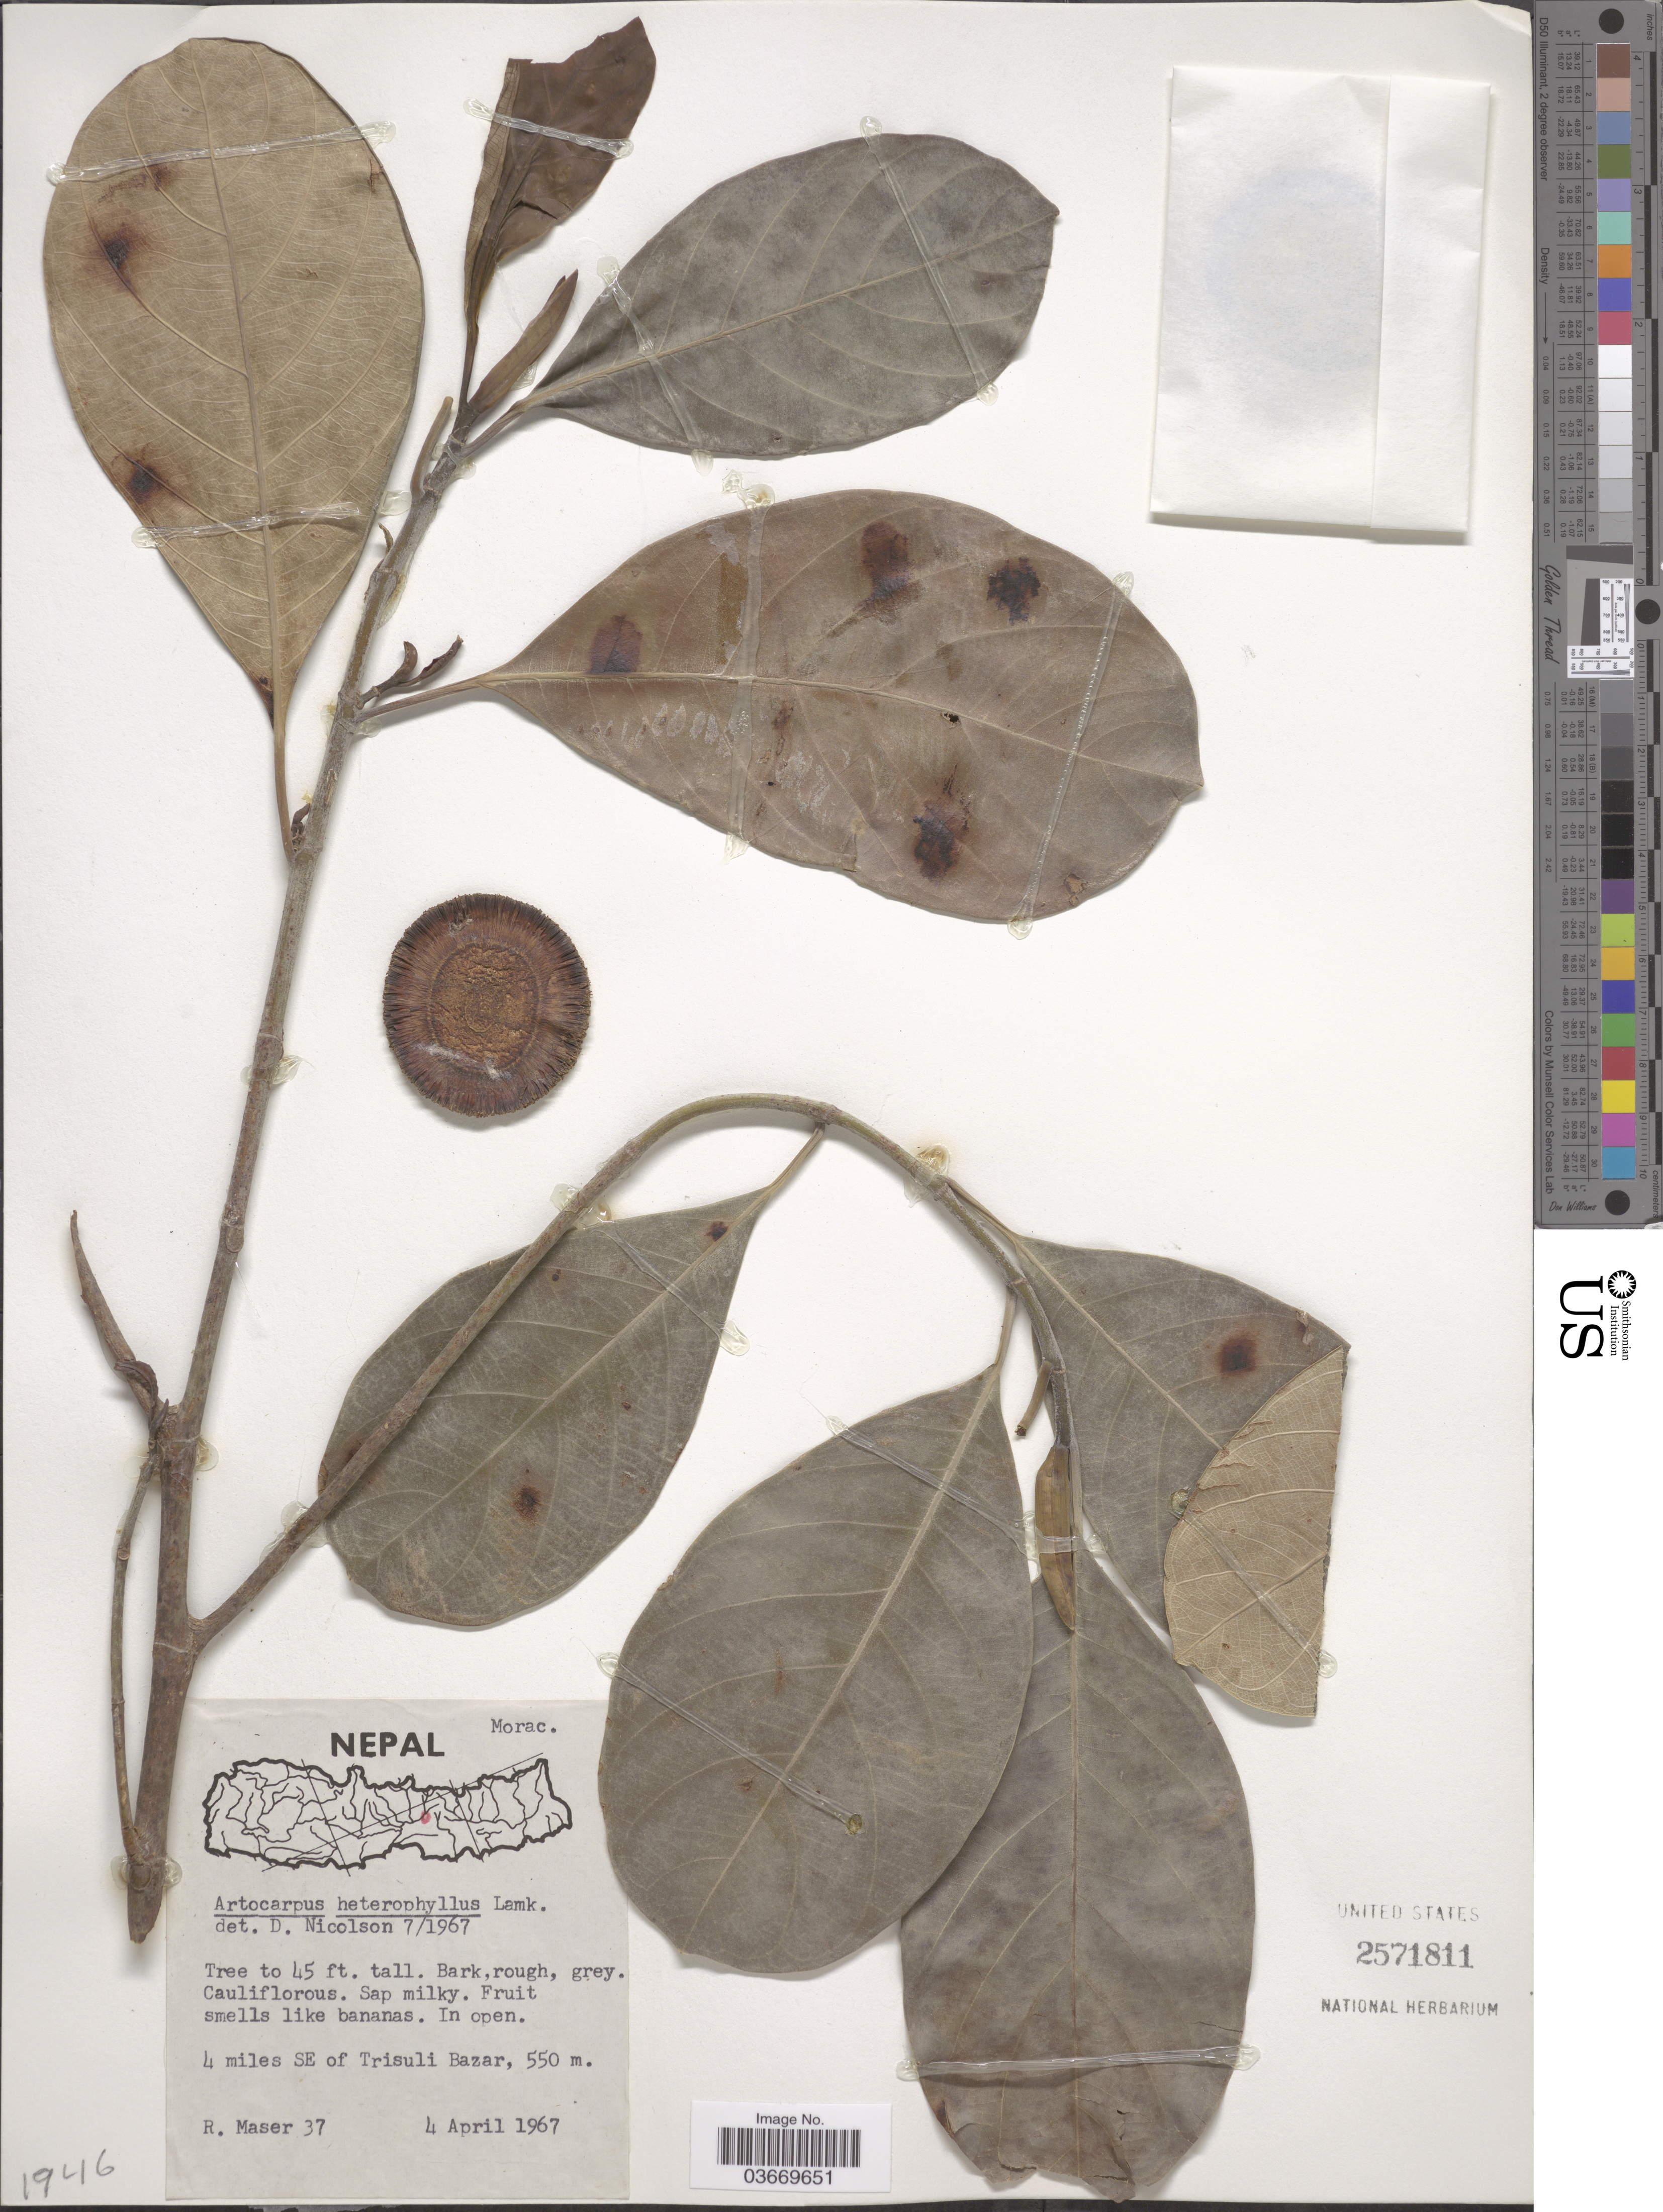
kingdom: Plantae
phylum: Tracheophyta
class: Magnoliopsida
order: Rosales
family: Moraceae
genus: Artocarpus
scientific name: Artocarpus heterophyllus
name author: Lam.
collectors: R. Maser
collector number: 37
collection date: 1967-04-04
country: Nepal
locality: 4 miles SE of Trisuli Bazar.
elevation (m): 550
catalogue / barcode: US 2571811